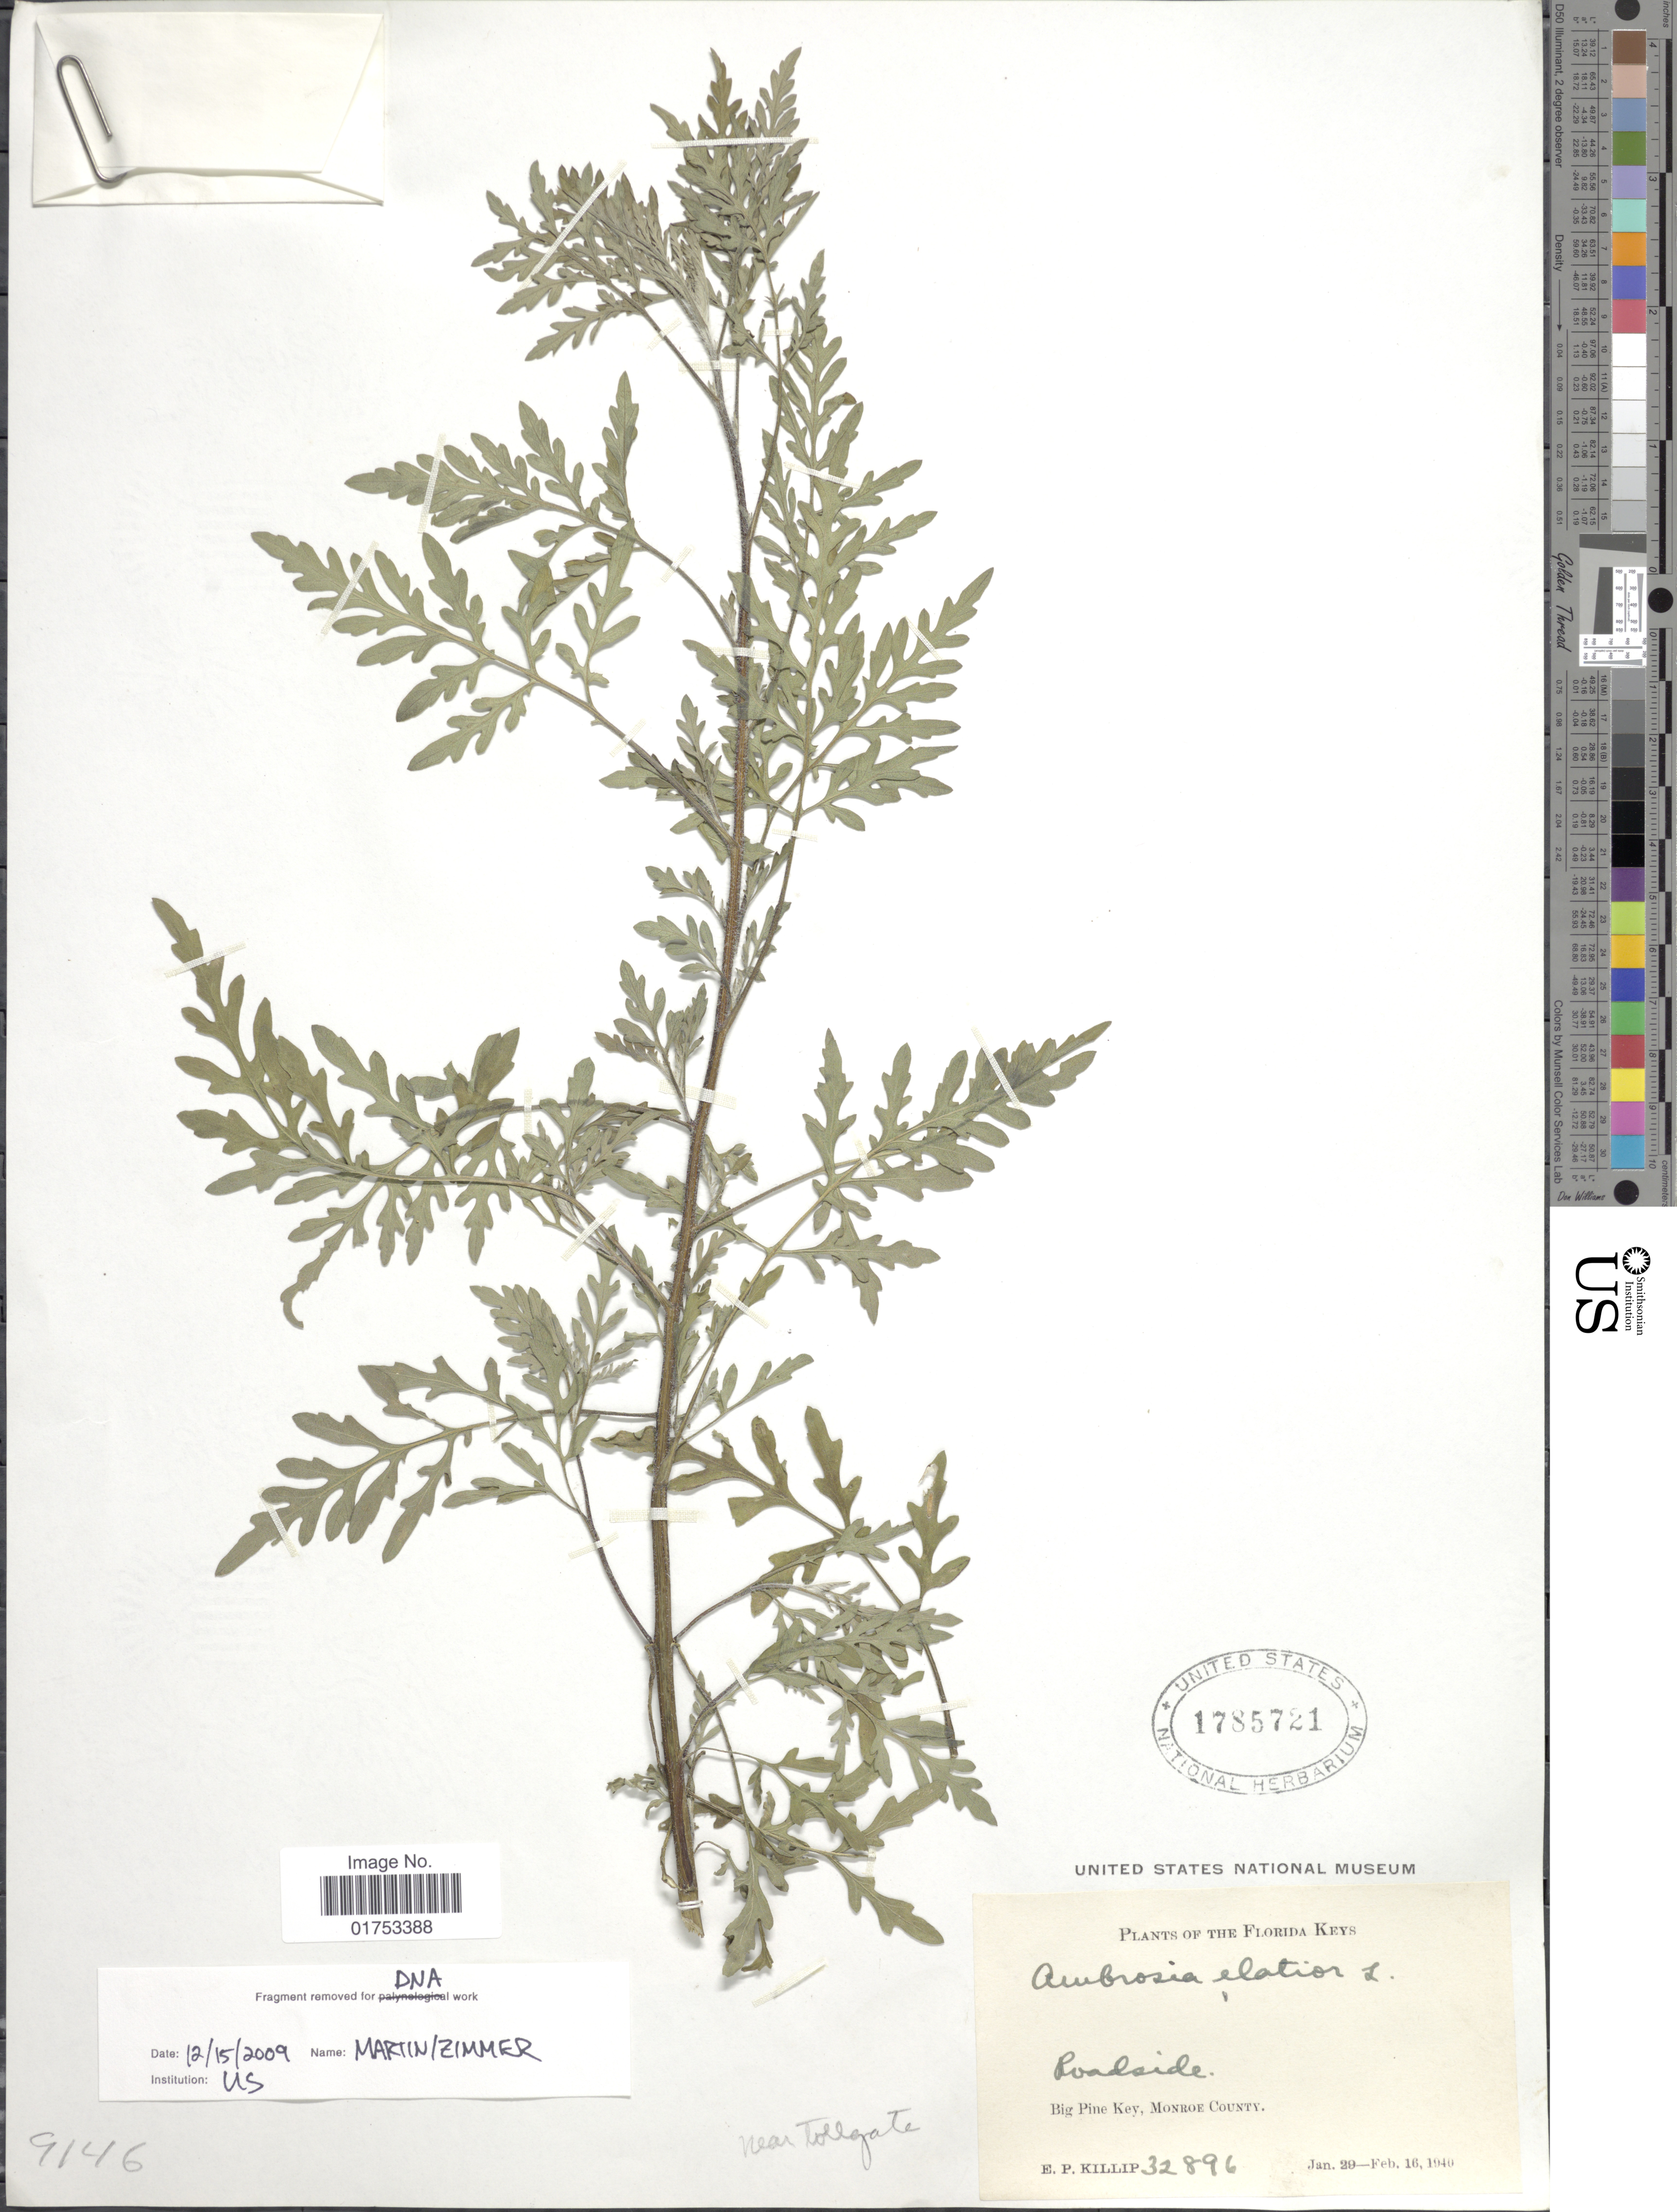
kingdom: Plantae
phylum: Tracheophyta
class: Magnoliopsida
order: Asterales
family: Asteraceae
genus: Ambrosia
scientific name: Ambrosia artemisiifolia var. elatior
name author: (L.) Descourt.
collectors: E. P. Killip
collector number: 32896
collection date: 1940-01-29/1940-02-16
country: United States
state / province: Florida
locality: Florida Keys, Big Pine Key,. Monroe County. Near Tollgate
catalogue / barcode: US 1785721